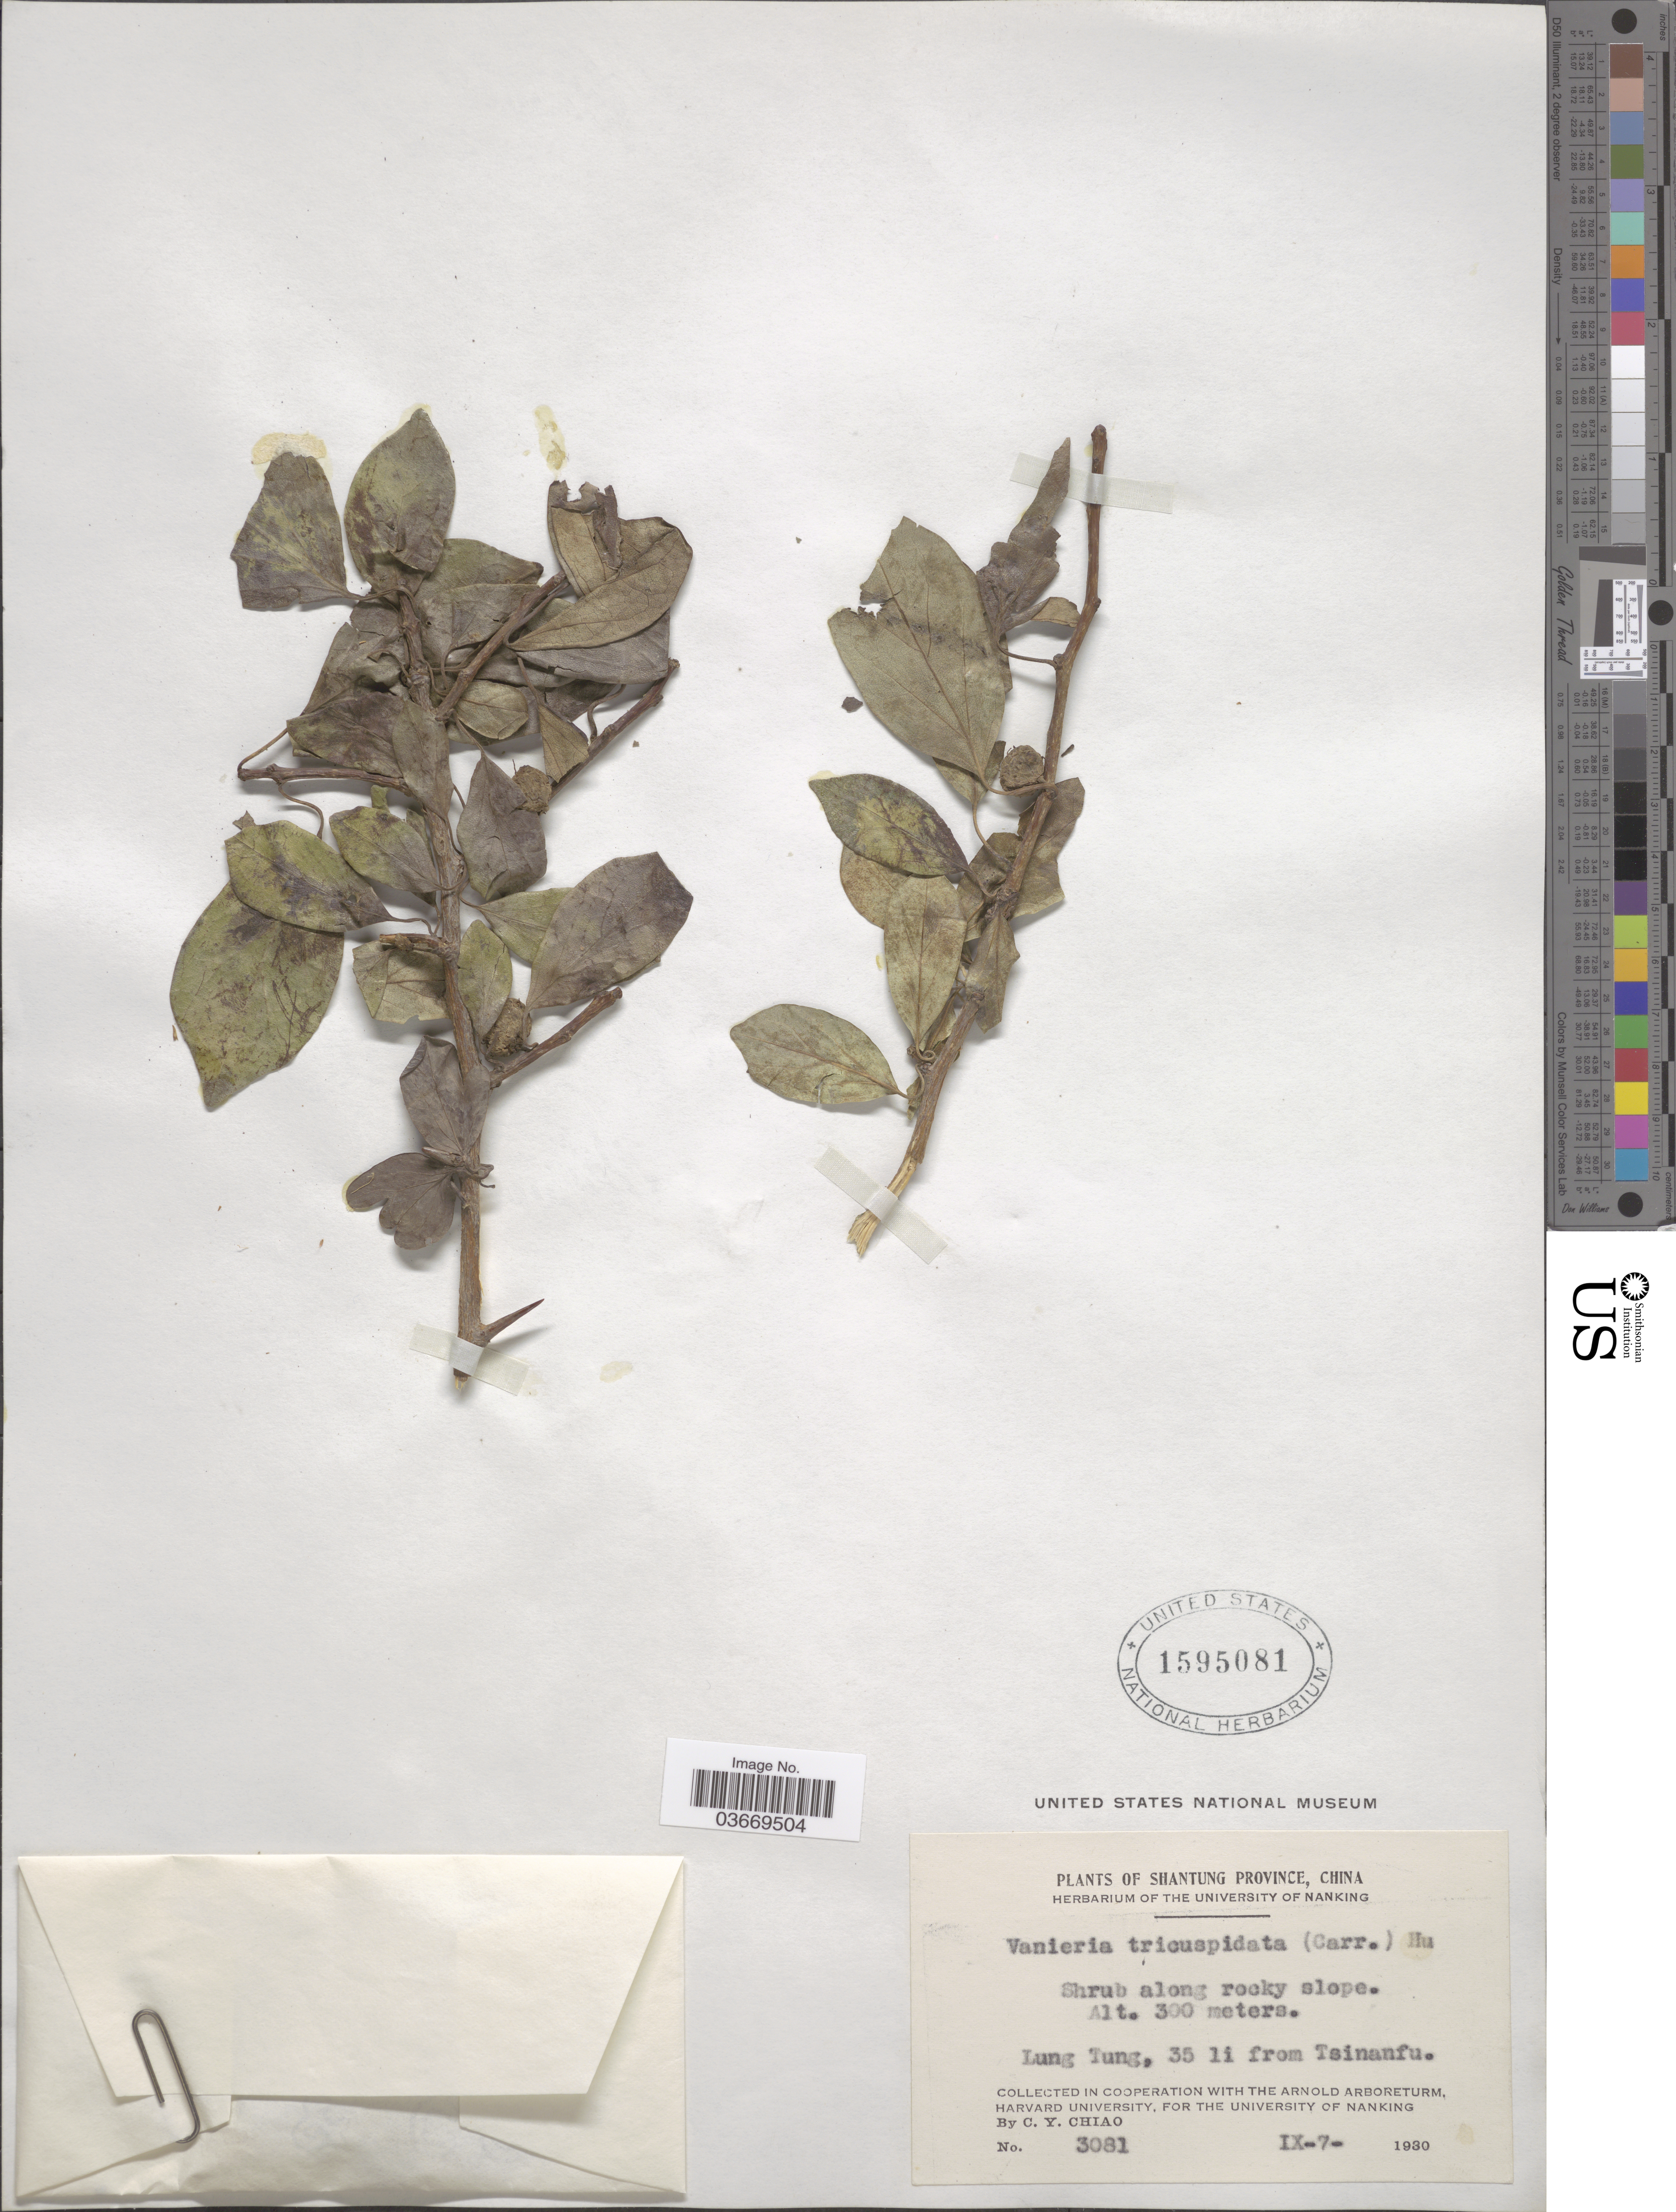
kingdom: Plantae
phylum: Tracheophyta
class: Magnoliopsida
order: Rosales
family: Moraceae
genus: Maclura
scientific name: Maclura tricuspidata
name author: Carrière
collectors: C. Y. Chiao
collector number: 3081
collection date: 1930-09-07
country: China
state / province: Shandong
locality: Shantung Province. Lung Tung, 35 li from Tsinanfu.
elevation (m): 300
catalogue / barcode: US 1595081